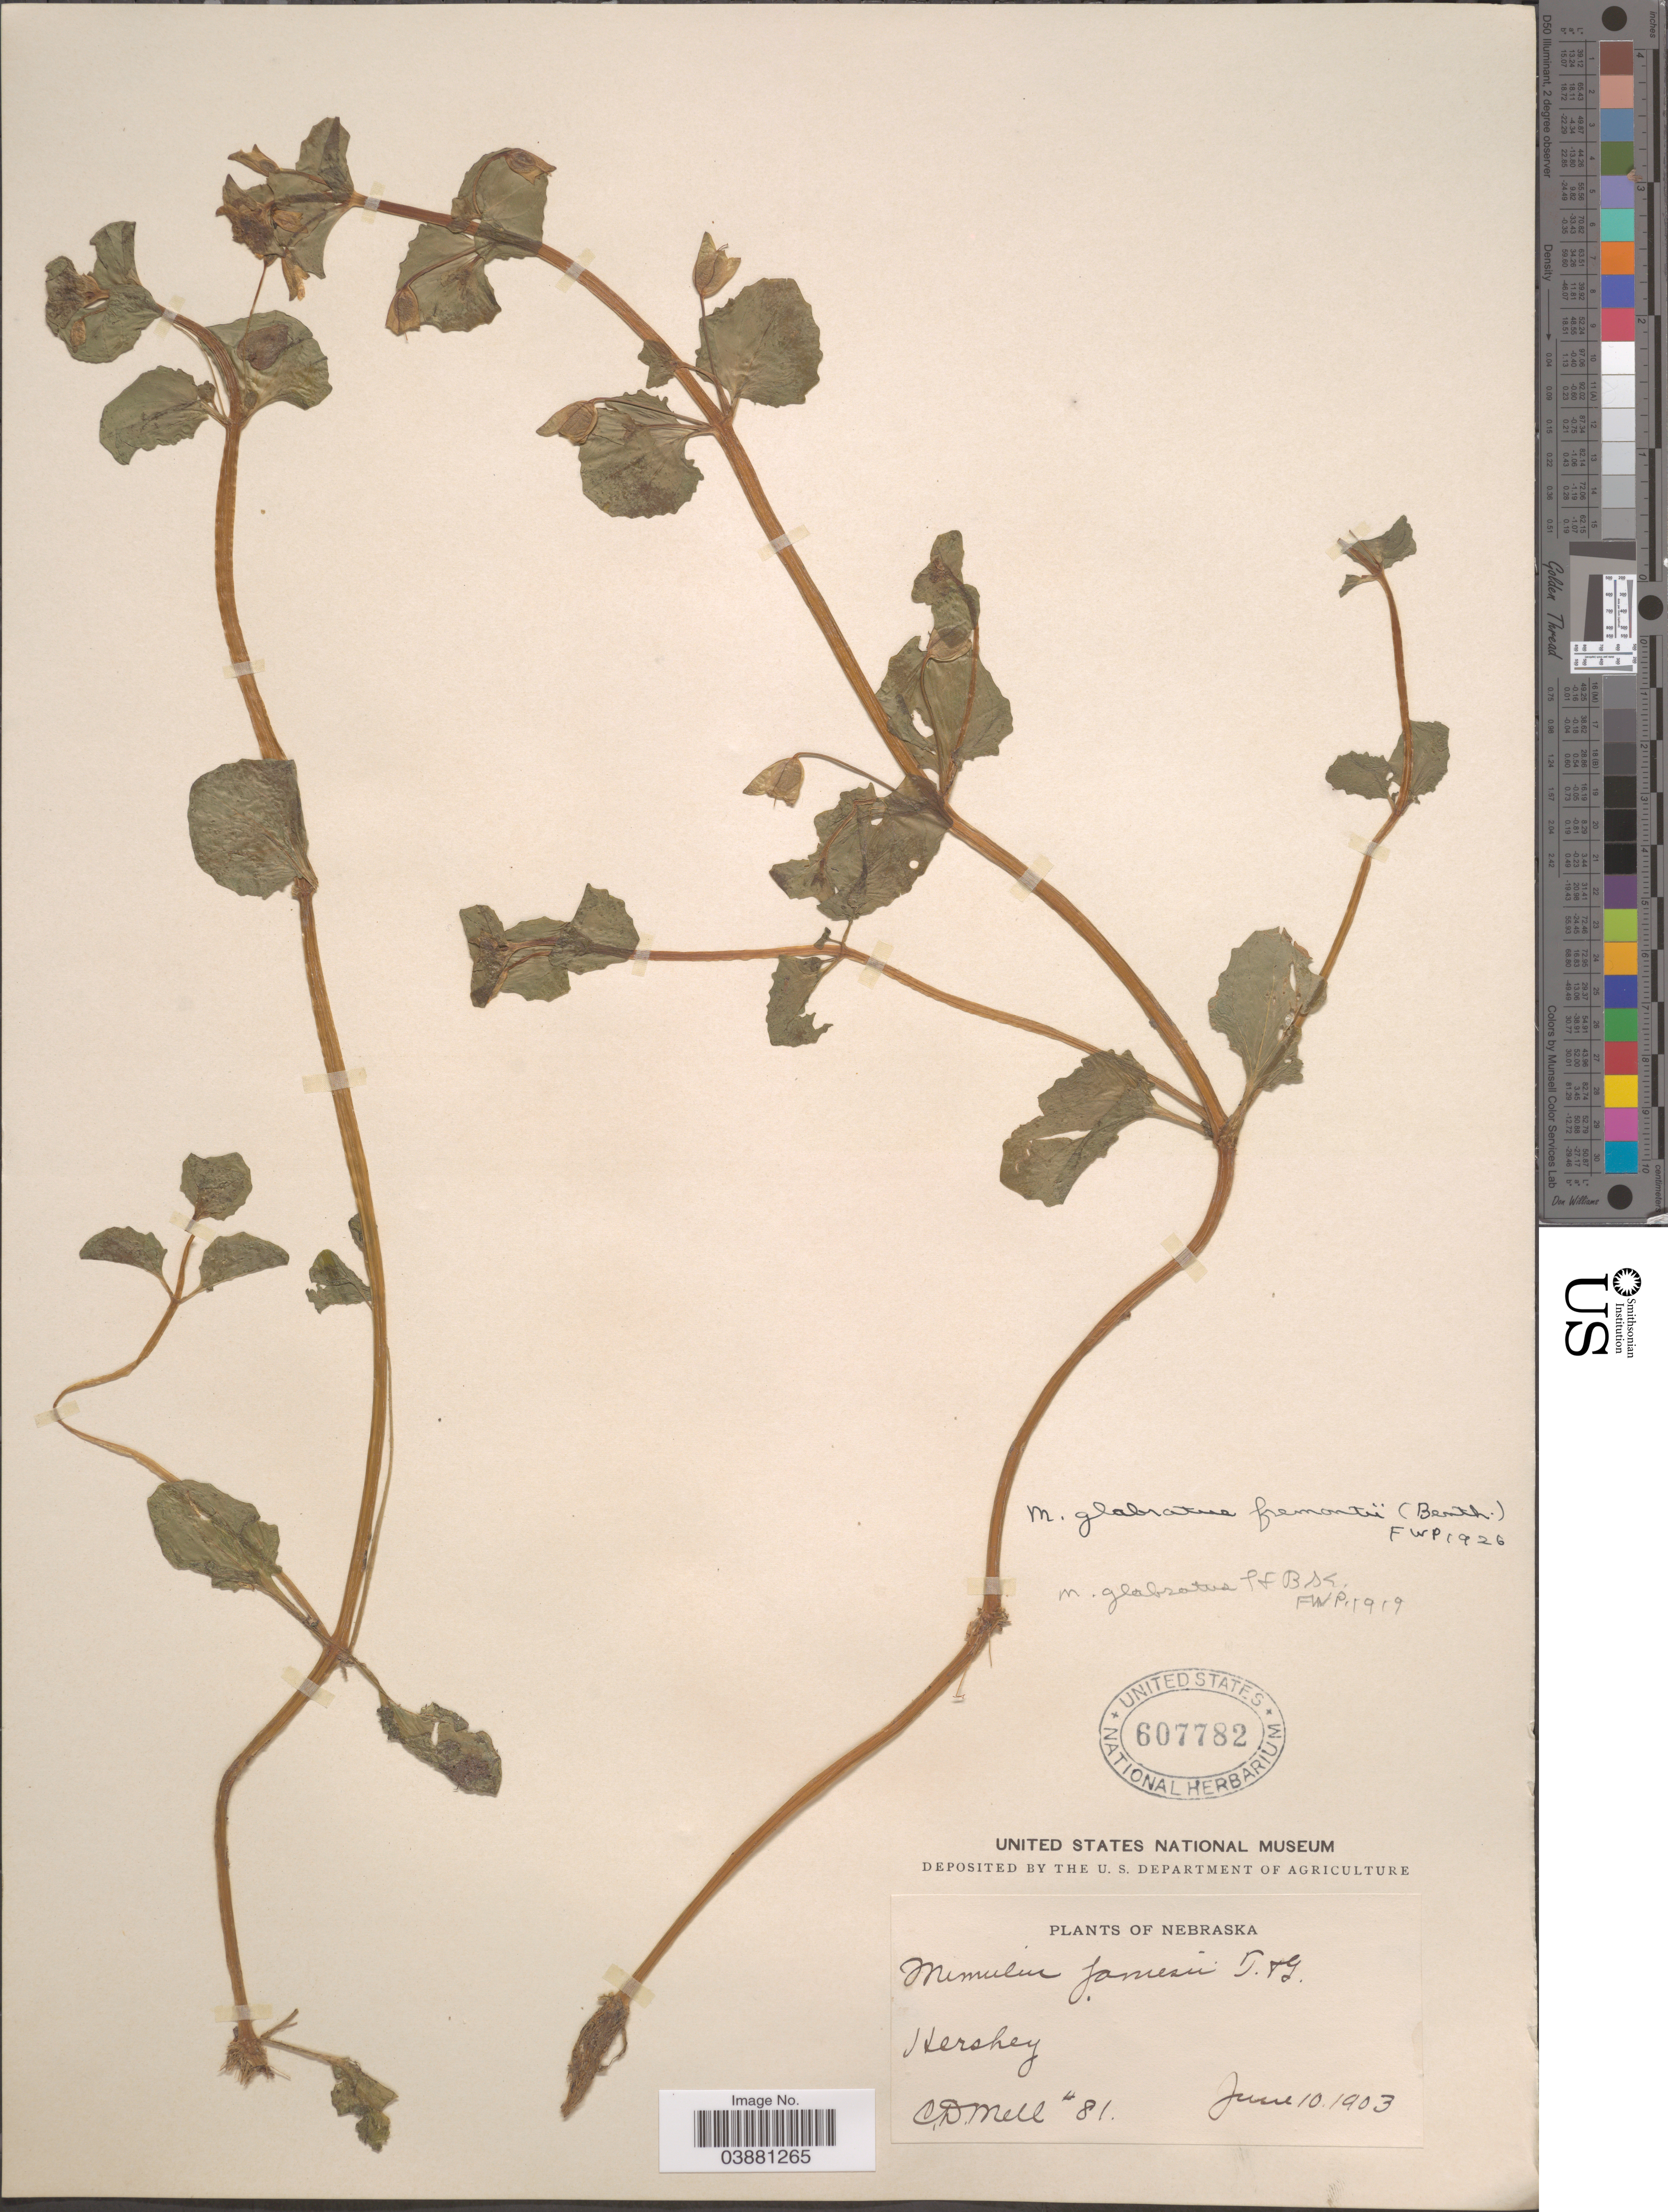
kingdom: Plantae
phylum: Tracheophyta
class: Magnoliopsida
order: Lamiales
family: Phrymaceae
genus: Mimulus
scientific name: Mimulus glabratus var. fremontii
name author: Kunth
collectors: C. D. Mell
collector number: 81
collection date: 1903-06-10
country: United States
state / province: Nebraska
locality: Hershey.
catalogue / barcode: US 607782